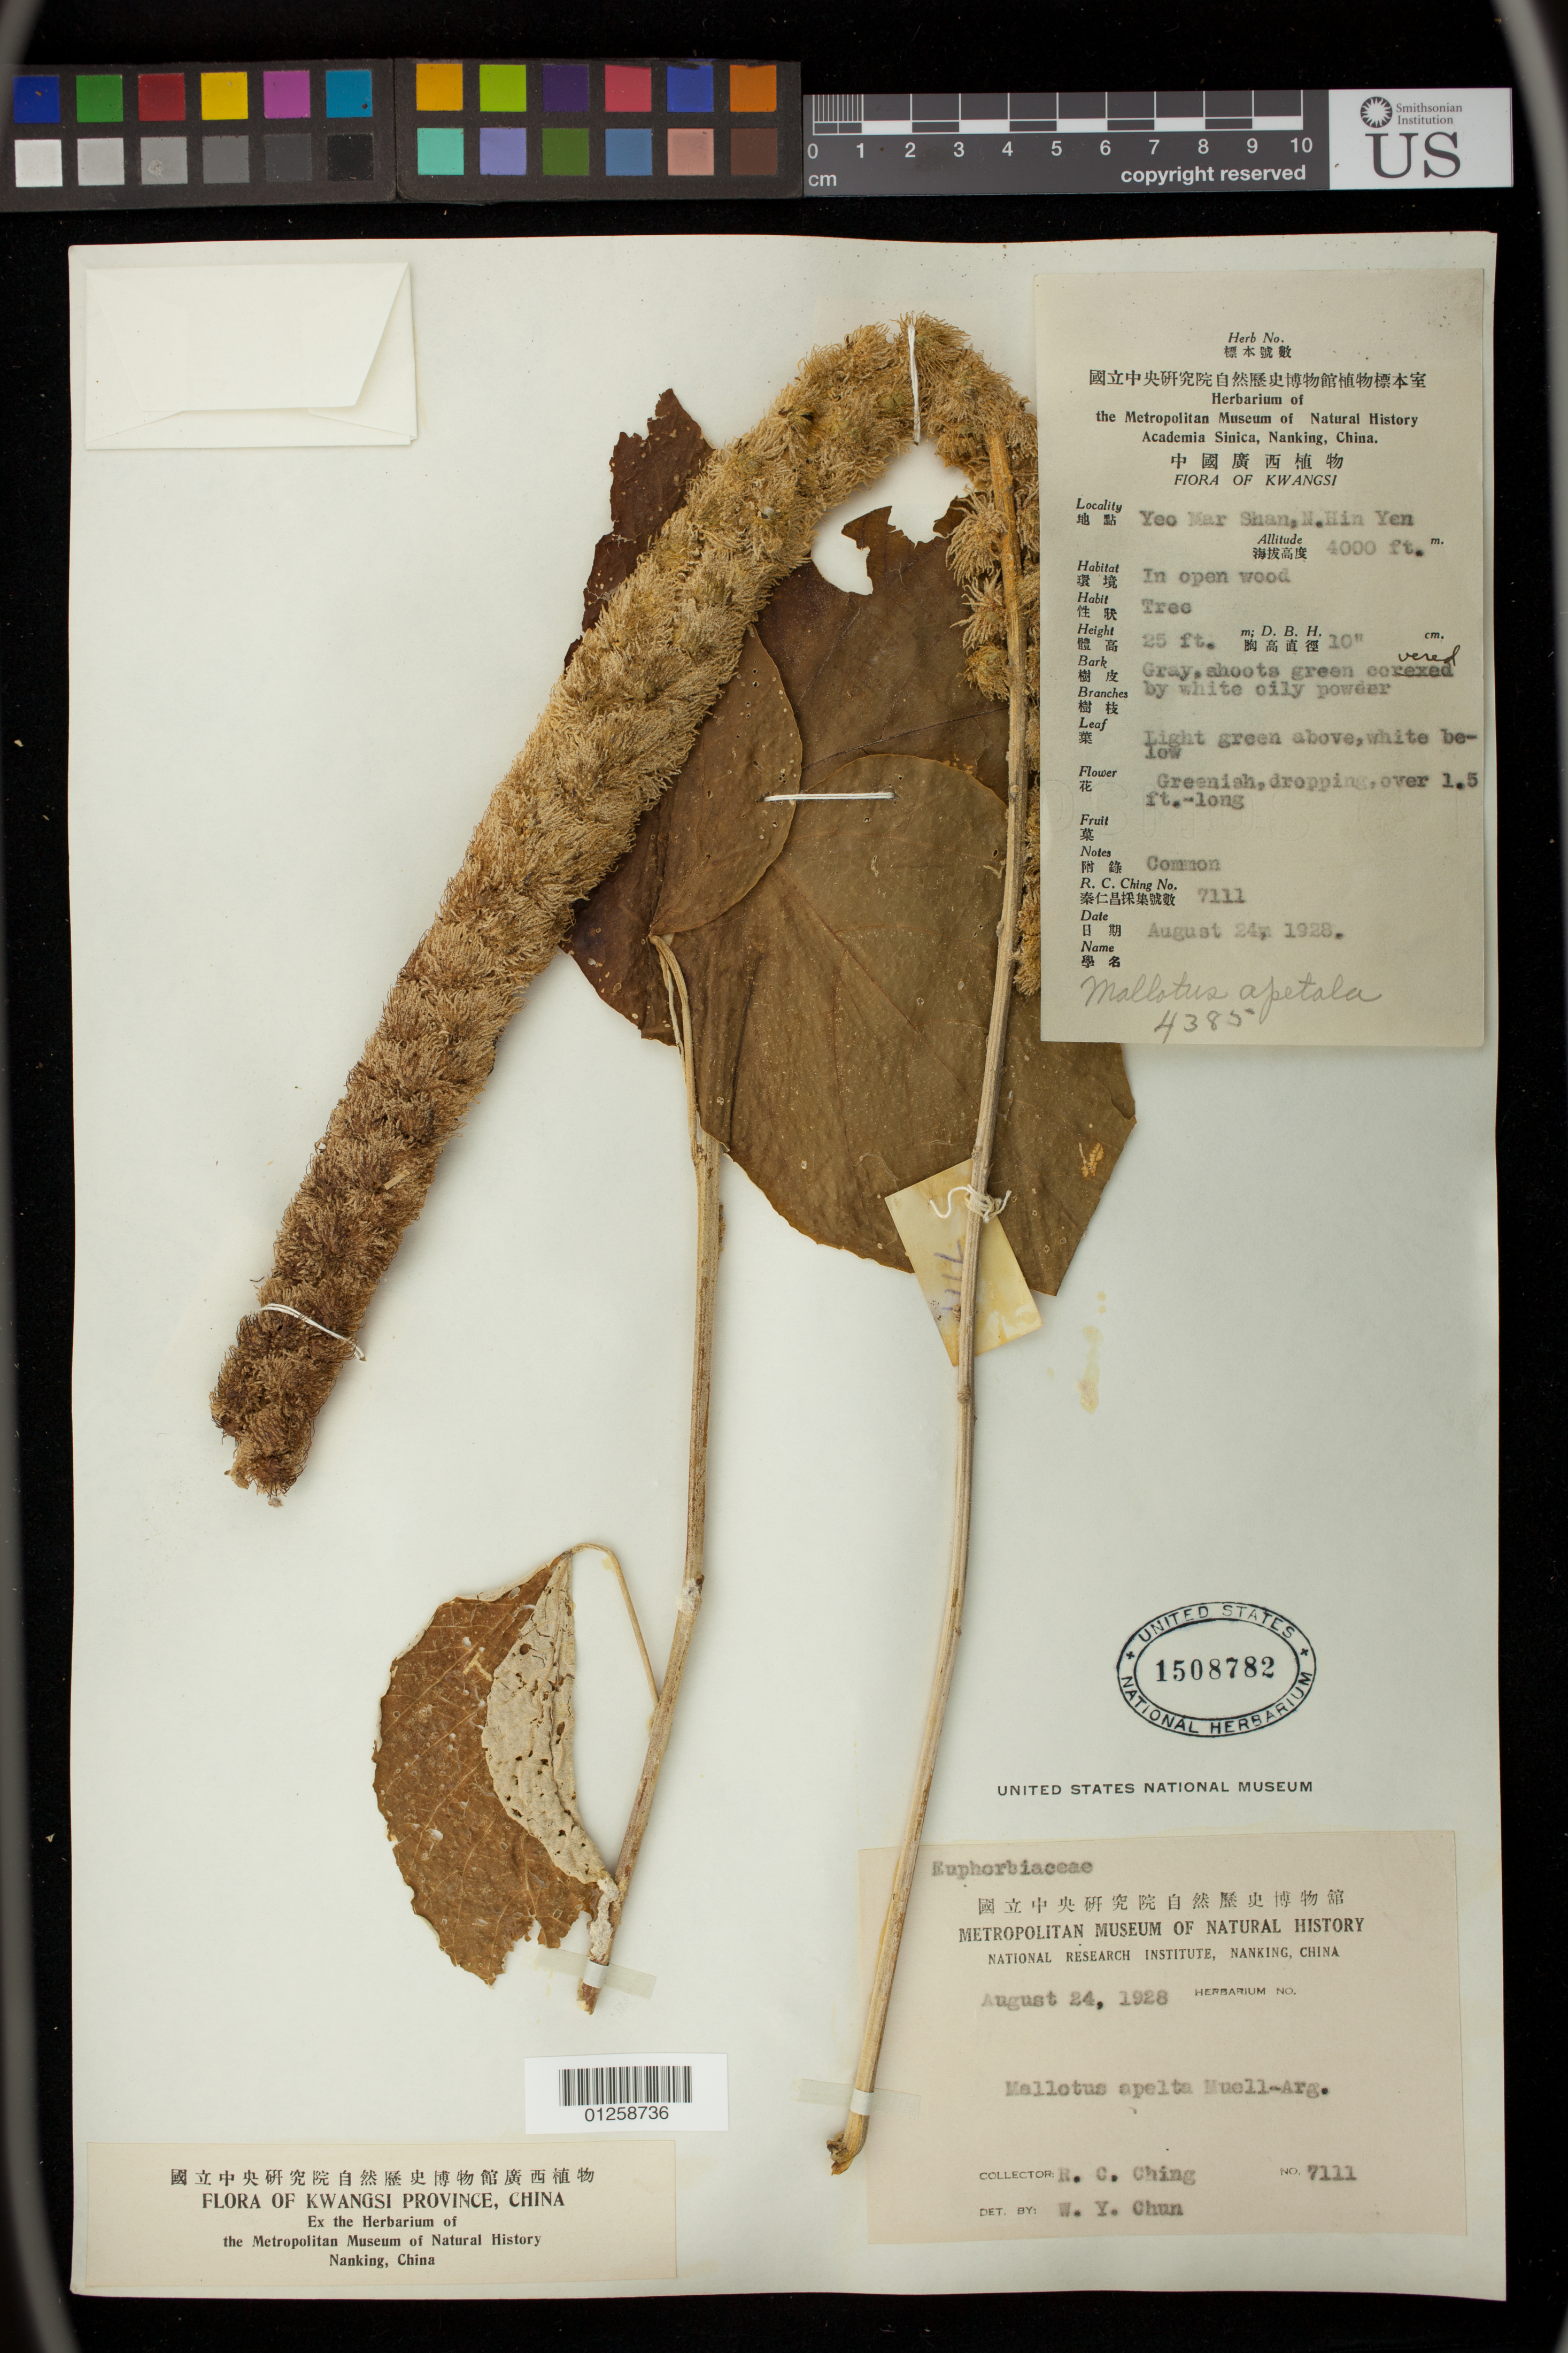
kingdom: Plantae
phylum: Tracheophyta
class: Magnoliopsida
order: Malpighiales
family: Euphorbiaceae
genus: Mallotus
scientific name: Mallotus apelta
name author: (Lour.) Müll. Arg.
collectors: R. C. Ching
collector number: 7111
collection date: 1928-08-24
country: China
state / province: Guangxi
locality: Yeo Mar Shan, N. Hin Yen. In open wood.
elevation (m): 1219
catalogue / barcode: US 1508782